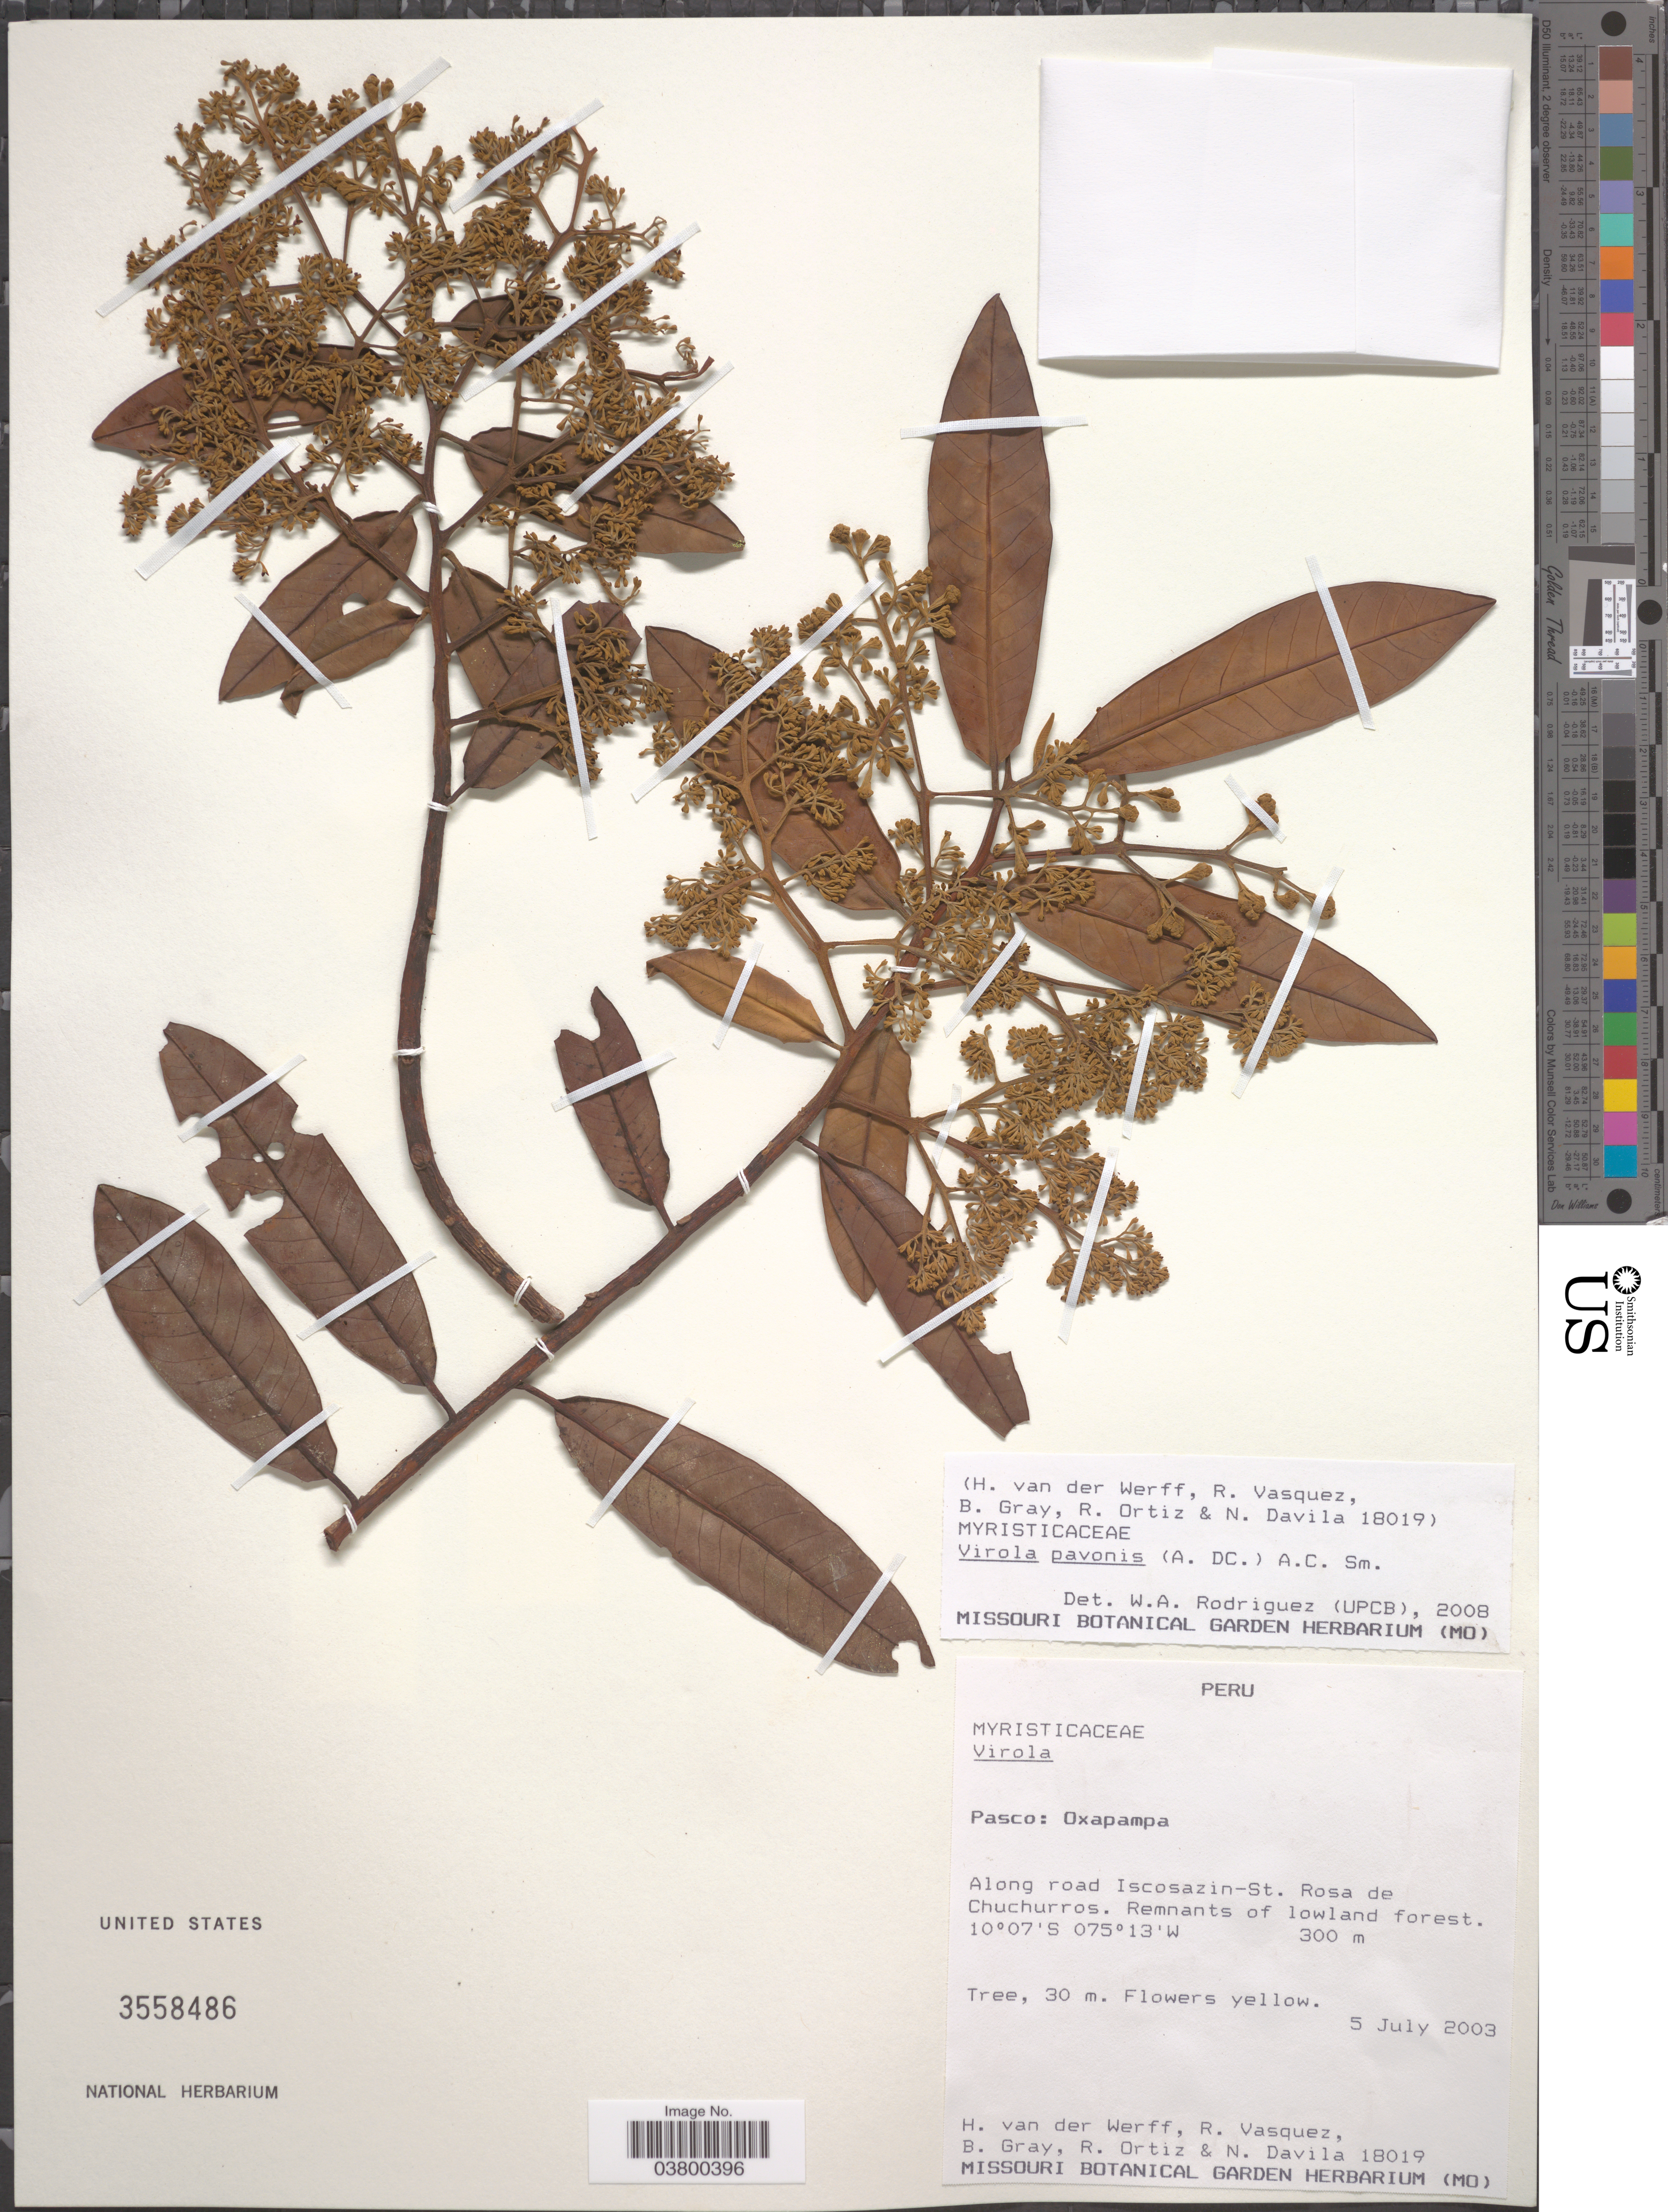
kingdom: Plantae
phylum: Tracheophyta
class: Magnoliopsida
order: Magnoliales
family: Myristicaceae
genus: Virola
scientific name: Virola pavonis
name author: (A. DC.) A.C. Sm.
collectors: H. van der Werff, R. Vasquez, B. Gray, R. Ortiz & N. Dávila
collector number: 18019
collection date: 2003-07-05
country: Peru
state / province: Pasco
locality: Oxapampa. Along road Iscosazin - St. Rosa de Chuchurros.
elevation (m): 300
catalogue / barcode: US 3558486